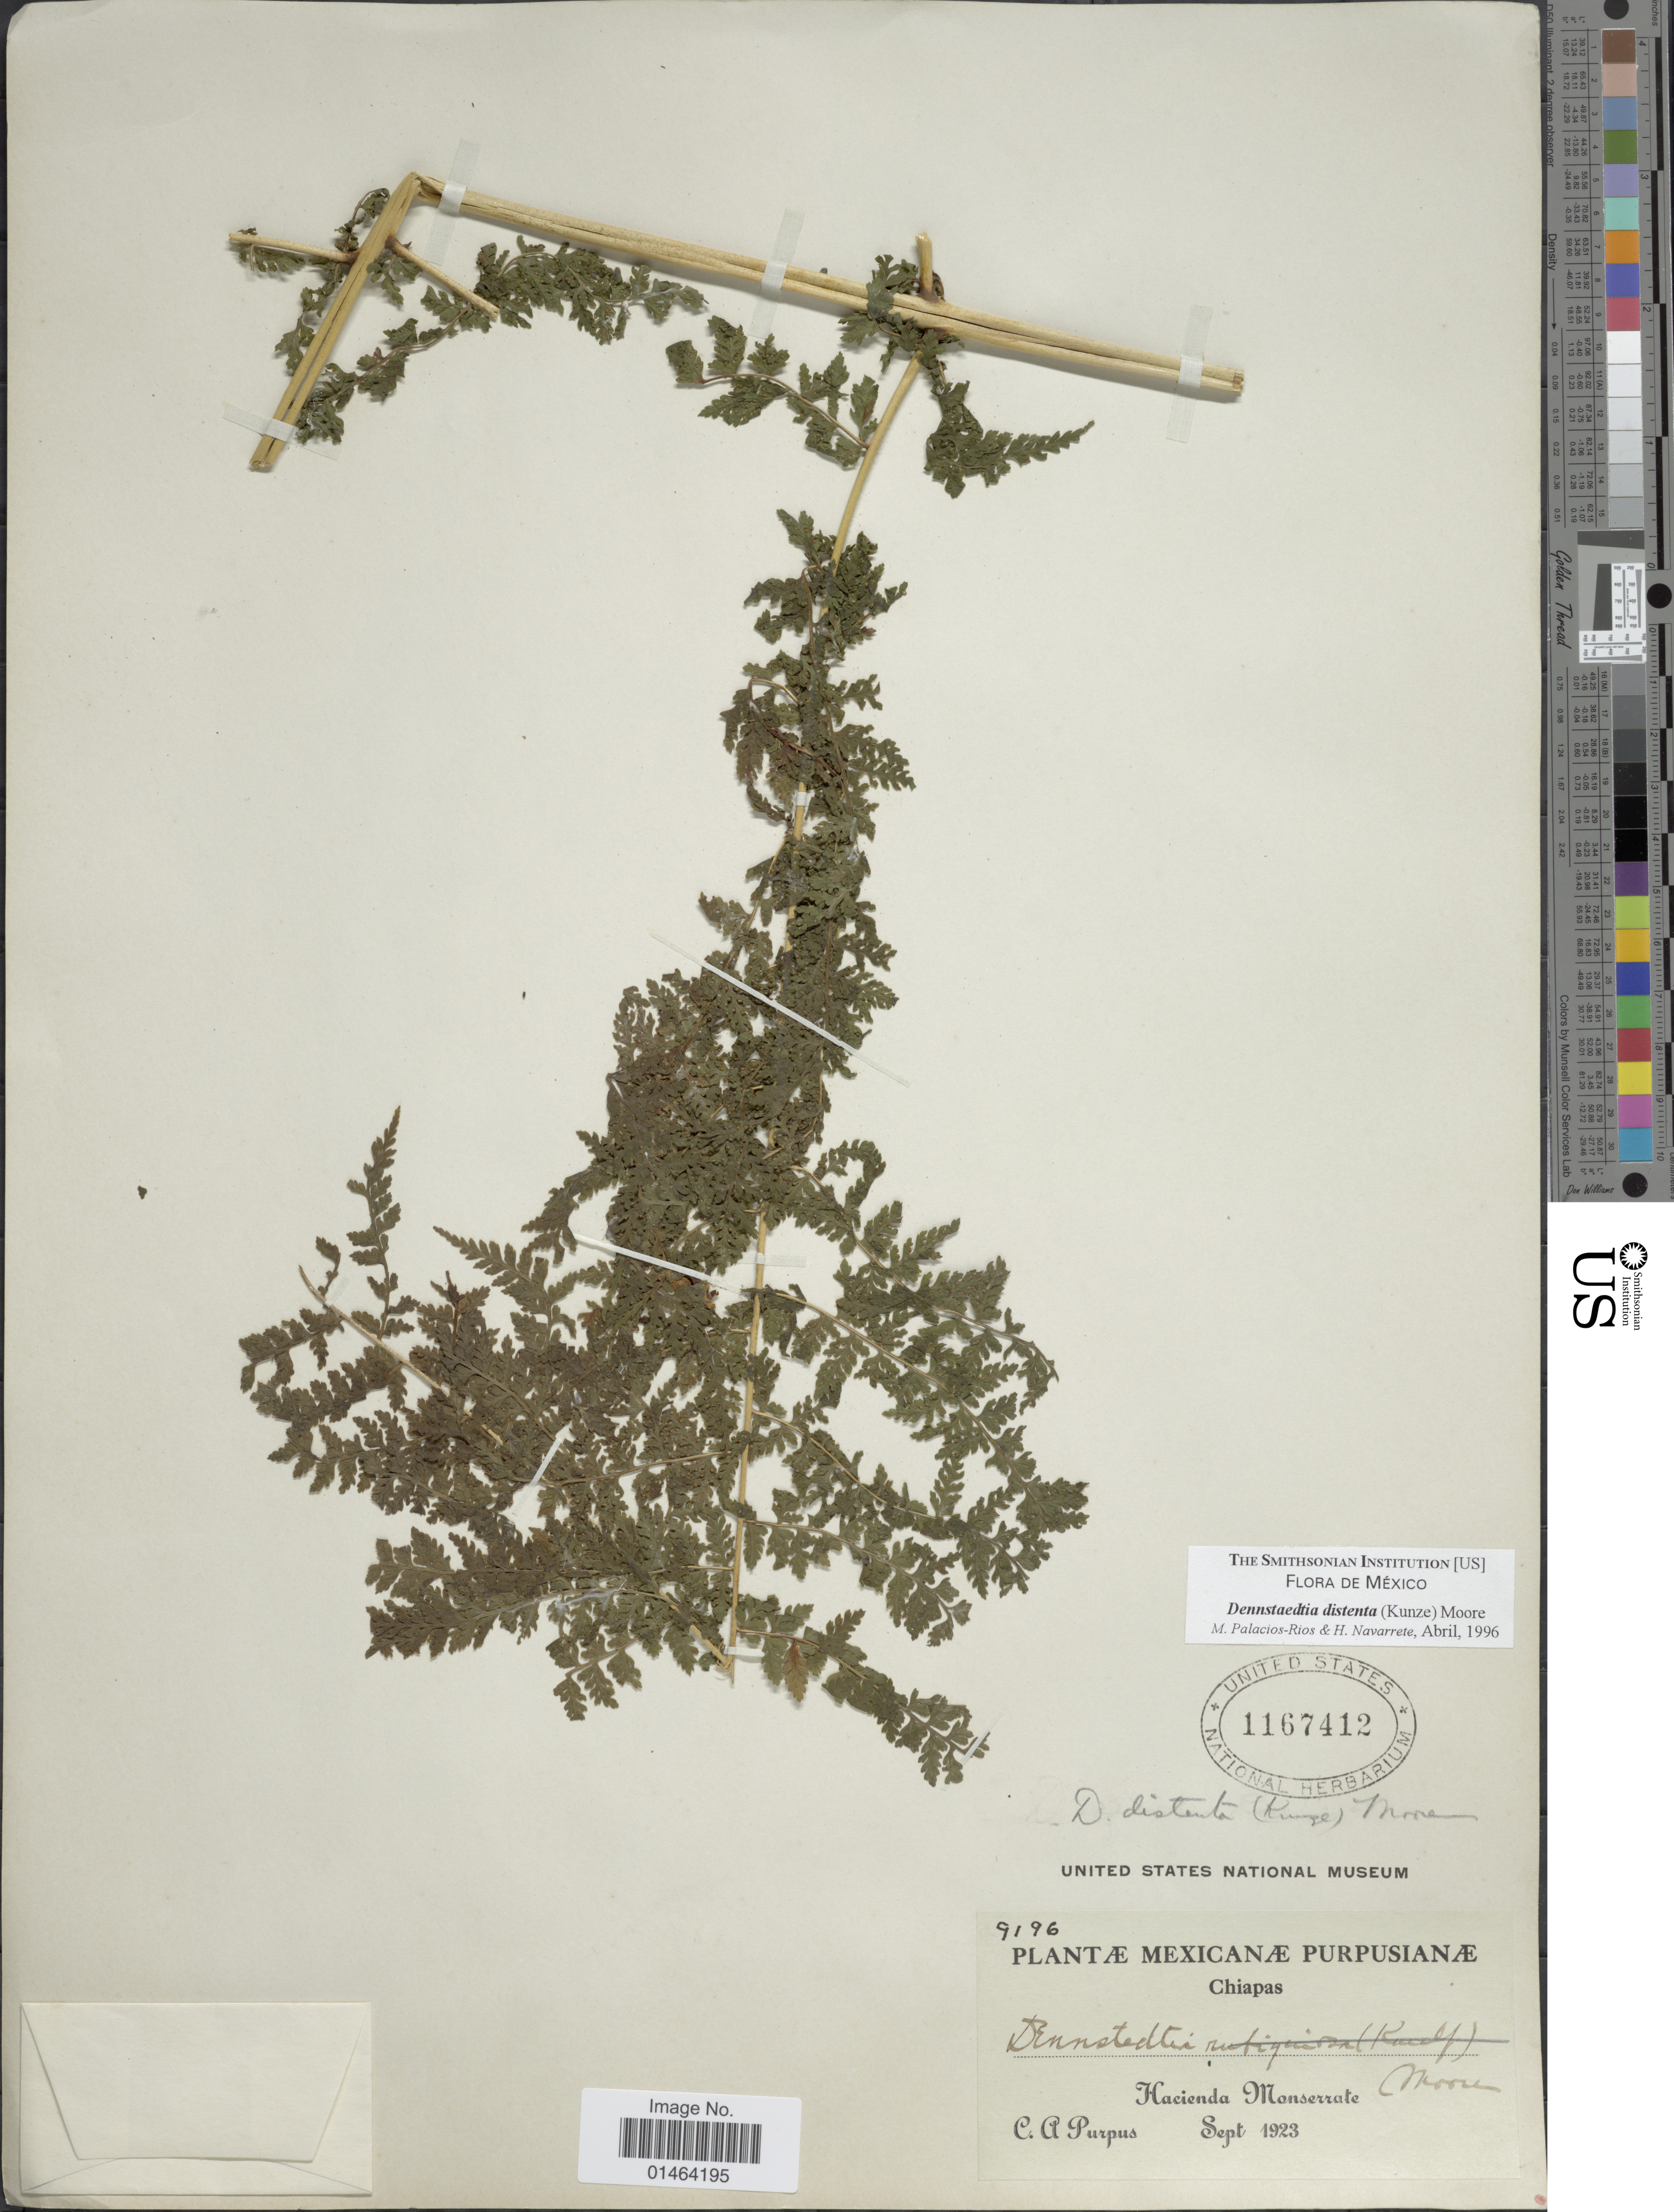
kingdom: Plantae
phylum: Tracheophyta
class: Polypodiopsida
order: Polypodiales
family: Dennstaedtiaceae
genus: Dennstaedtia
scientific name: Dennstaedtia distenta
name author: (Kunze) T. Moore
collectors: C. A. Purpus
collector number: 9196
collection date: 1923-09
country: Mexico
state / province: Chiapas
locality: Hacienda Monserrate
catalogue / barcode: US 1167412